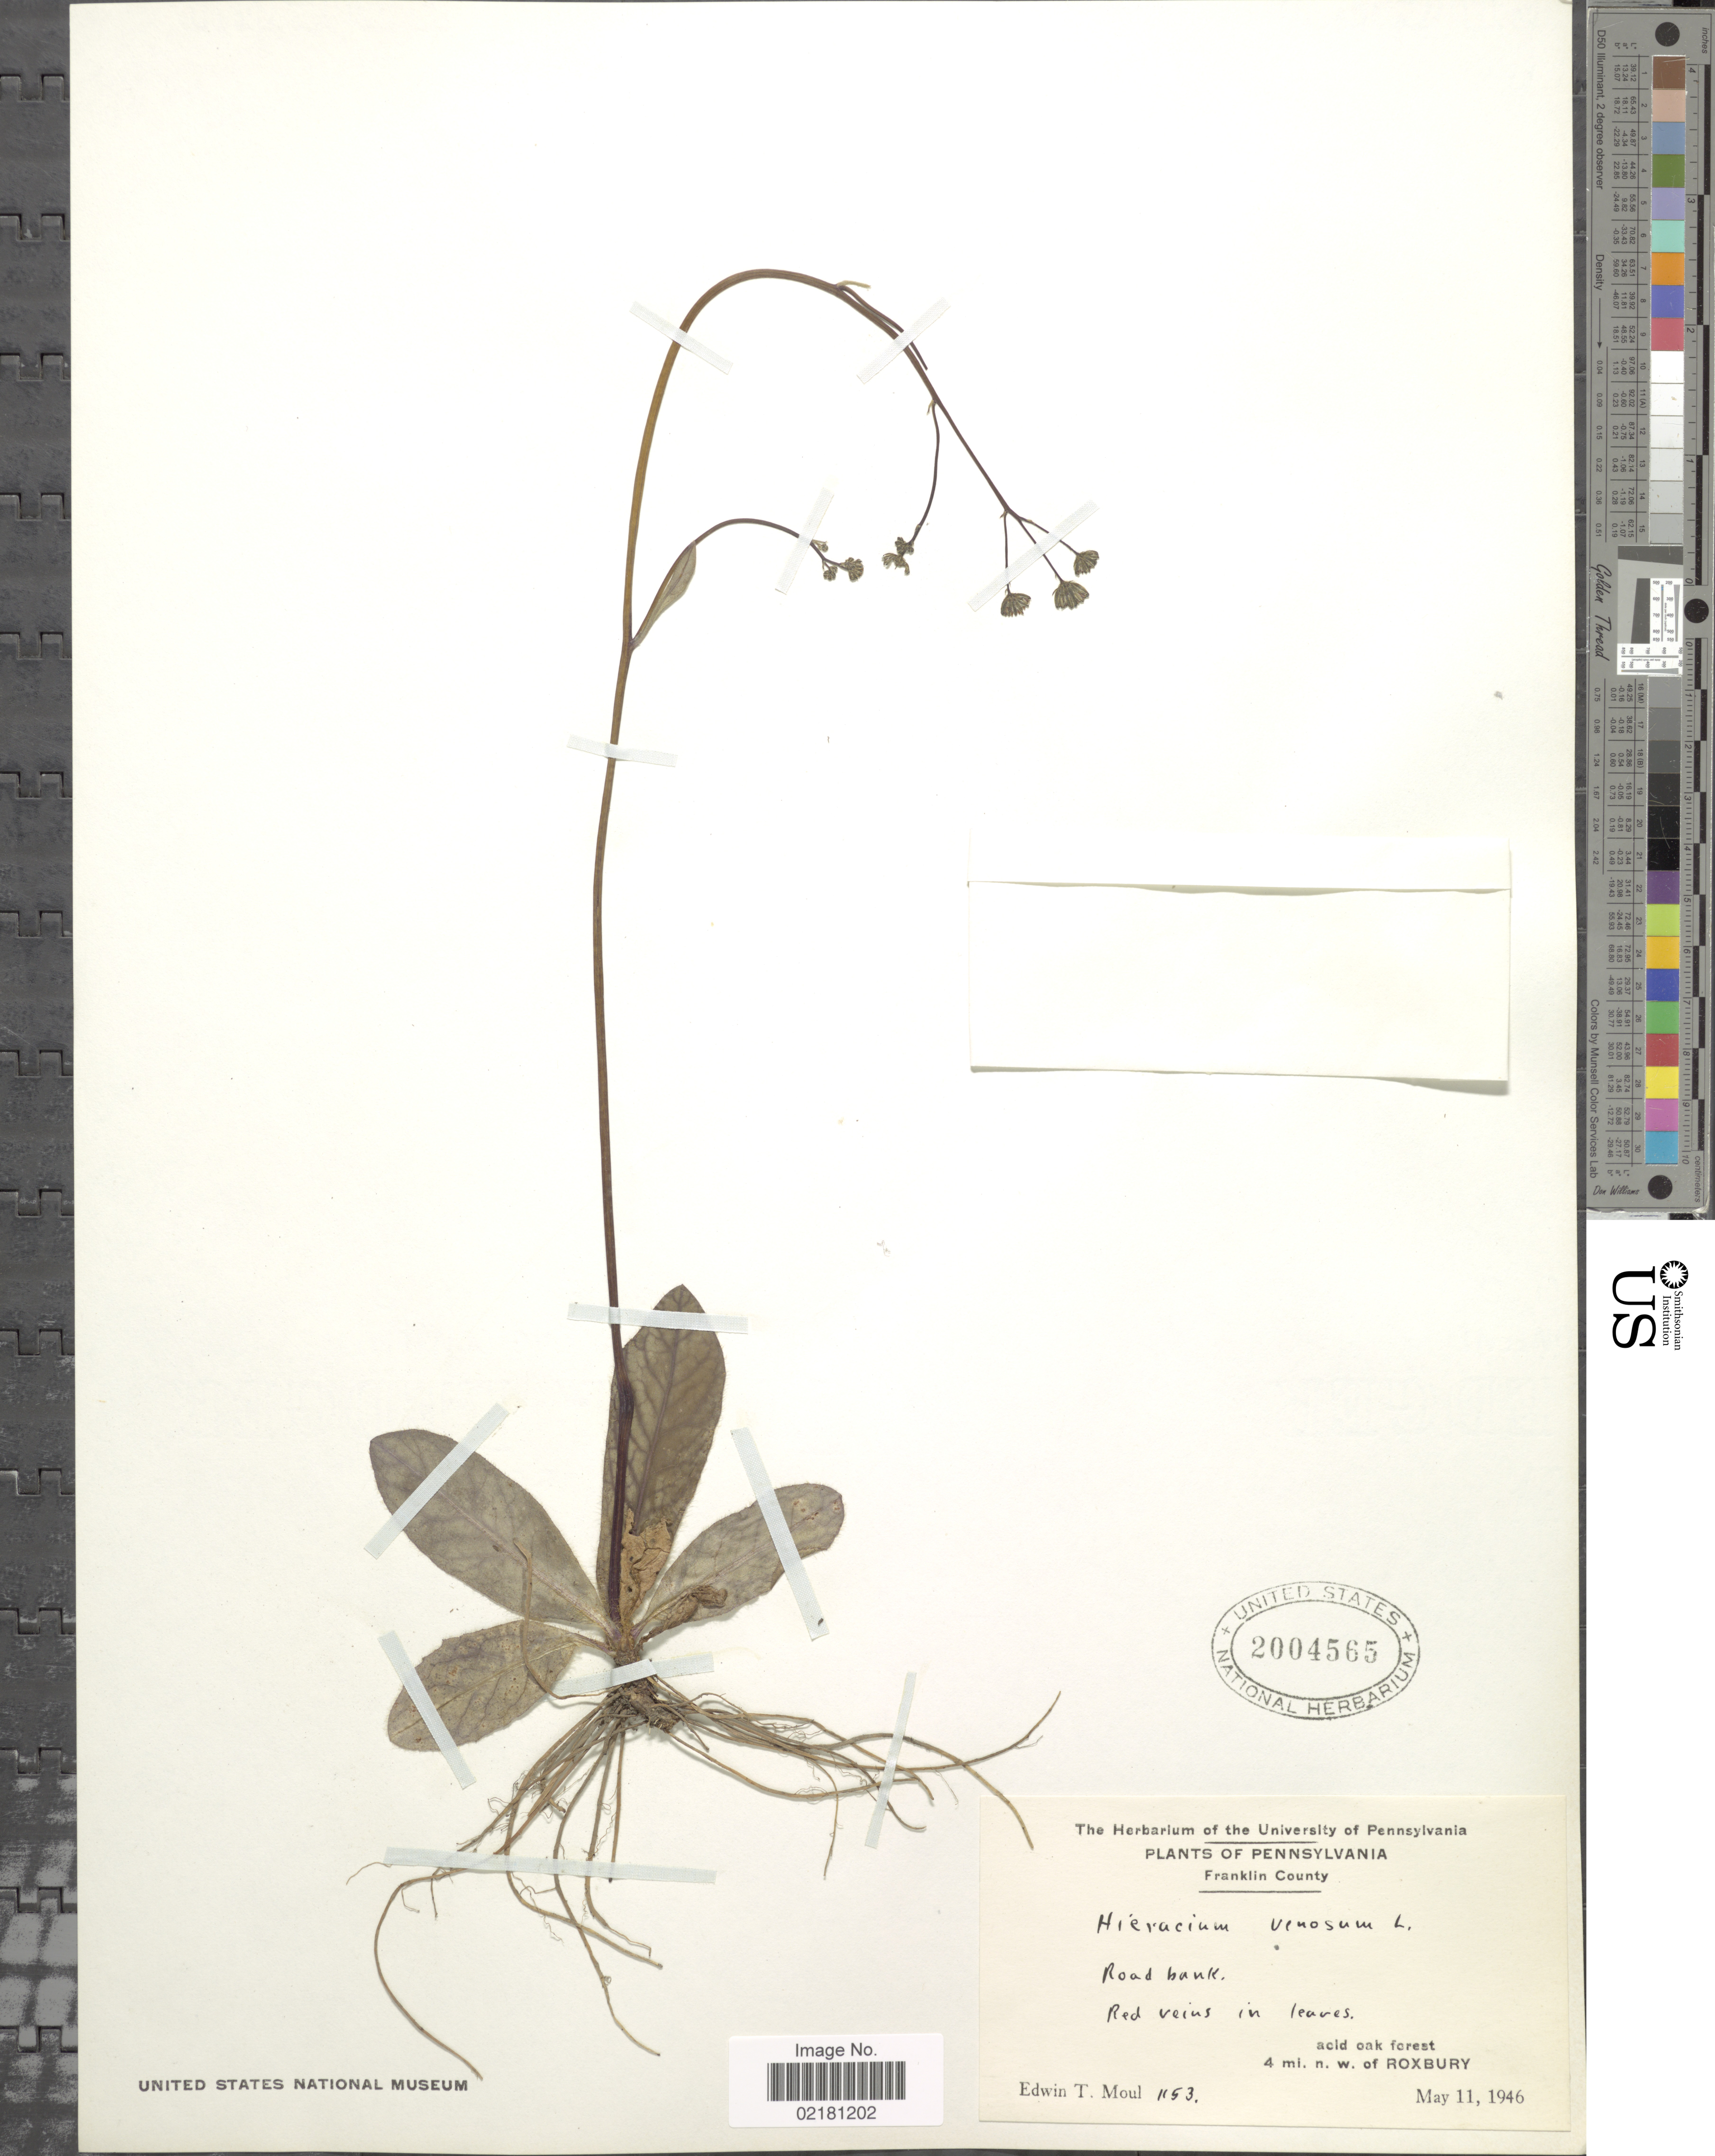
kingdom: Plantae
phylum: Tracheophyta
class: Magnoliopsida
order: Asterales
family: Asteraceae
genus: Hieracium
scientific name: Hieracium venosum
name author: L.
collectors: E. T. Moul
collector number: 1153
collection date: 1946-05-11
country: United States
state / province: Pennsylvania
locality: Franklin County. Road bank. Acid oak forest, 4 mi. n.w. of Roxbury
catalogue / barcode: US 2004565